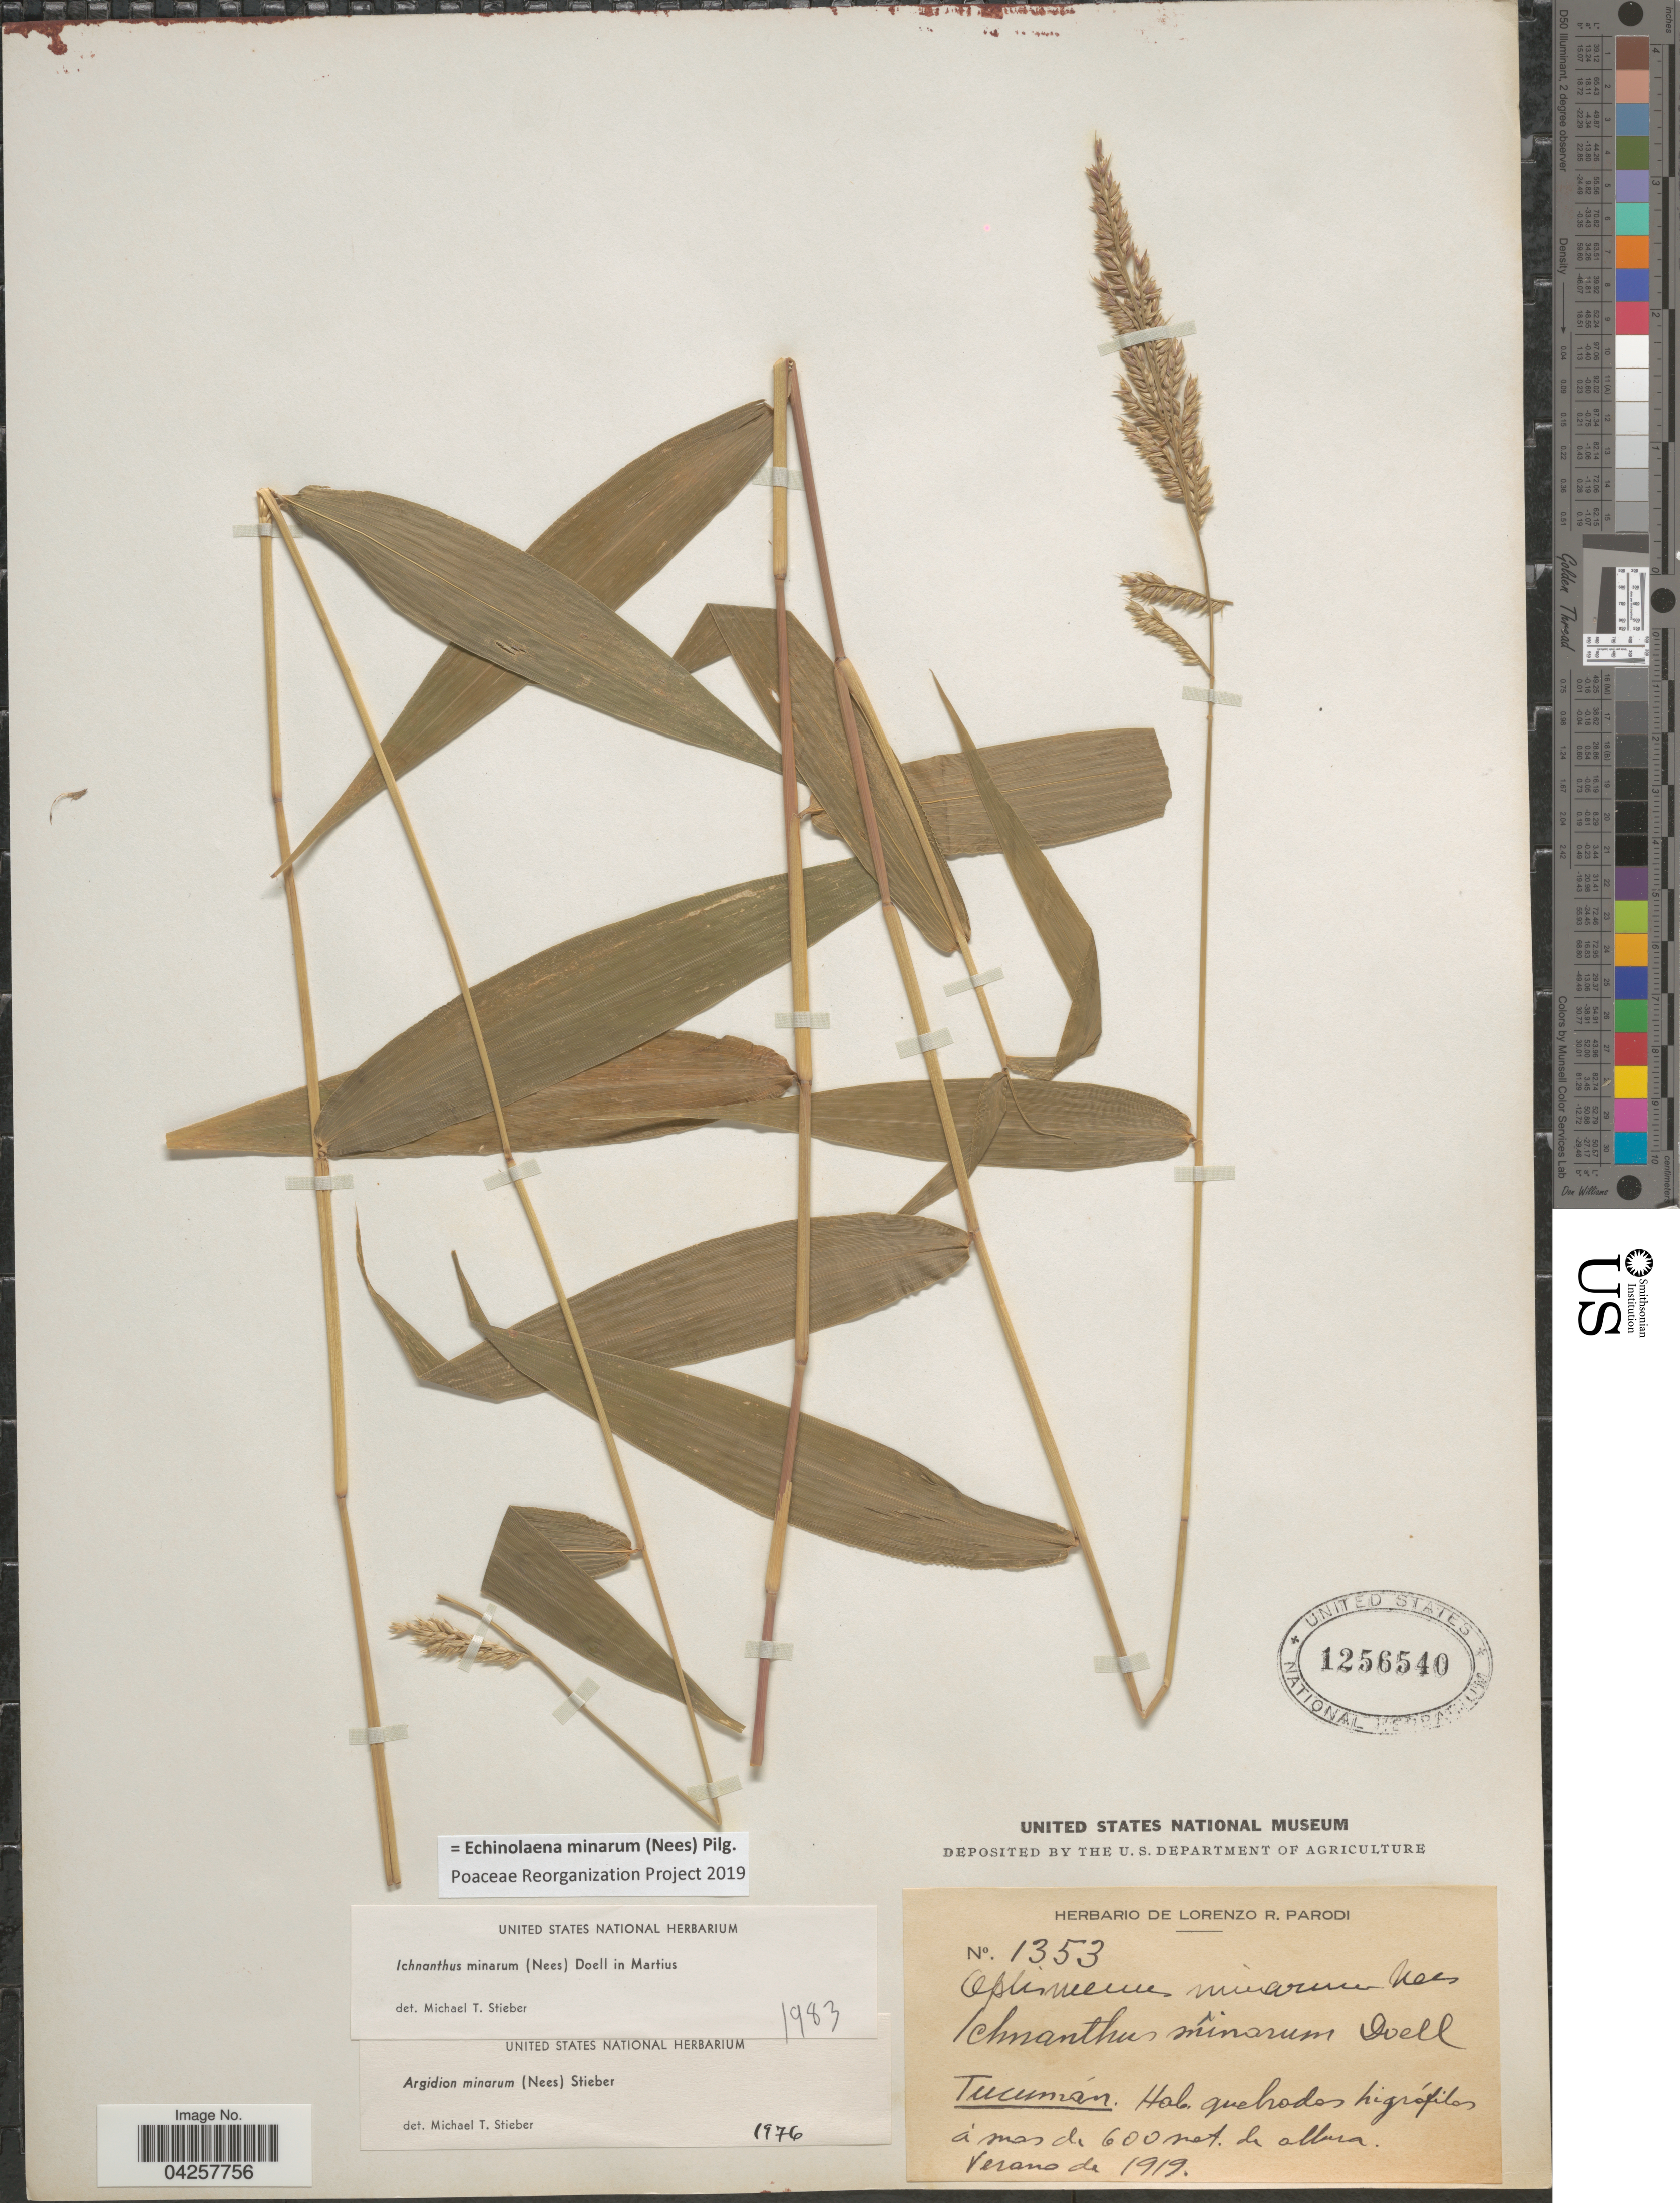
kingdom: Plantae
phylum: Tracheophyta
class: Liliopsida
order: Poales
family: Poaceae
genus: Echinolaena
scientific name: Echinolaena minarum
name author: (Nees) Pilg.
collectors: ex herb. Parodi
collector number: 1353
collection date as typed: Verano de 1919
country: Argentina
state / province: Tucuman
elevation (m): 600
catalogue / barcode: US 1256540